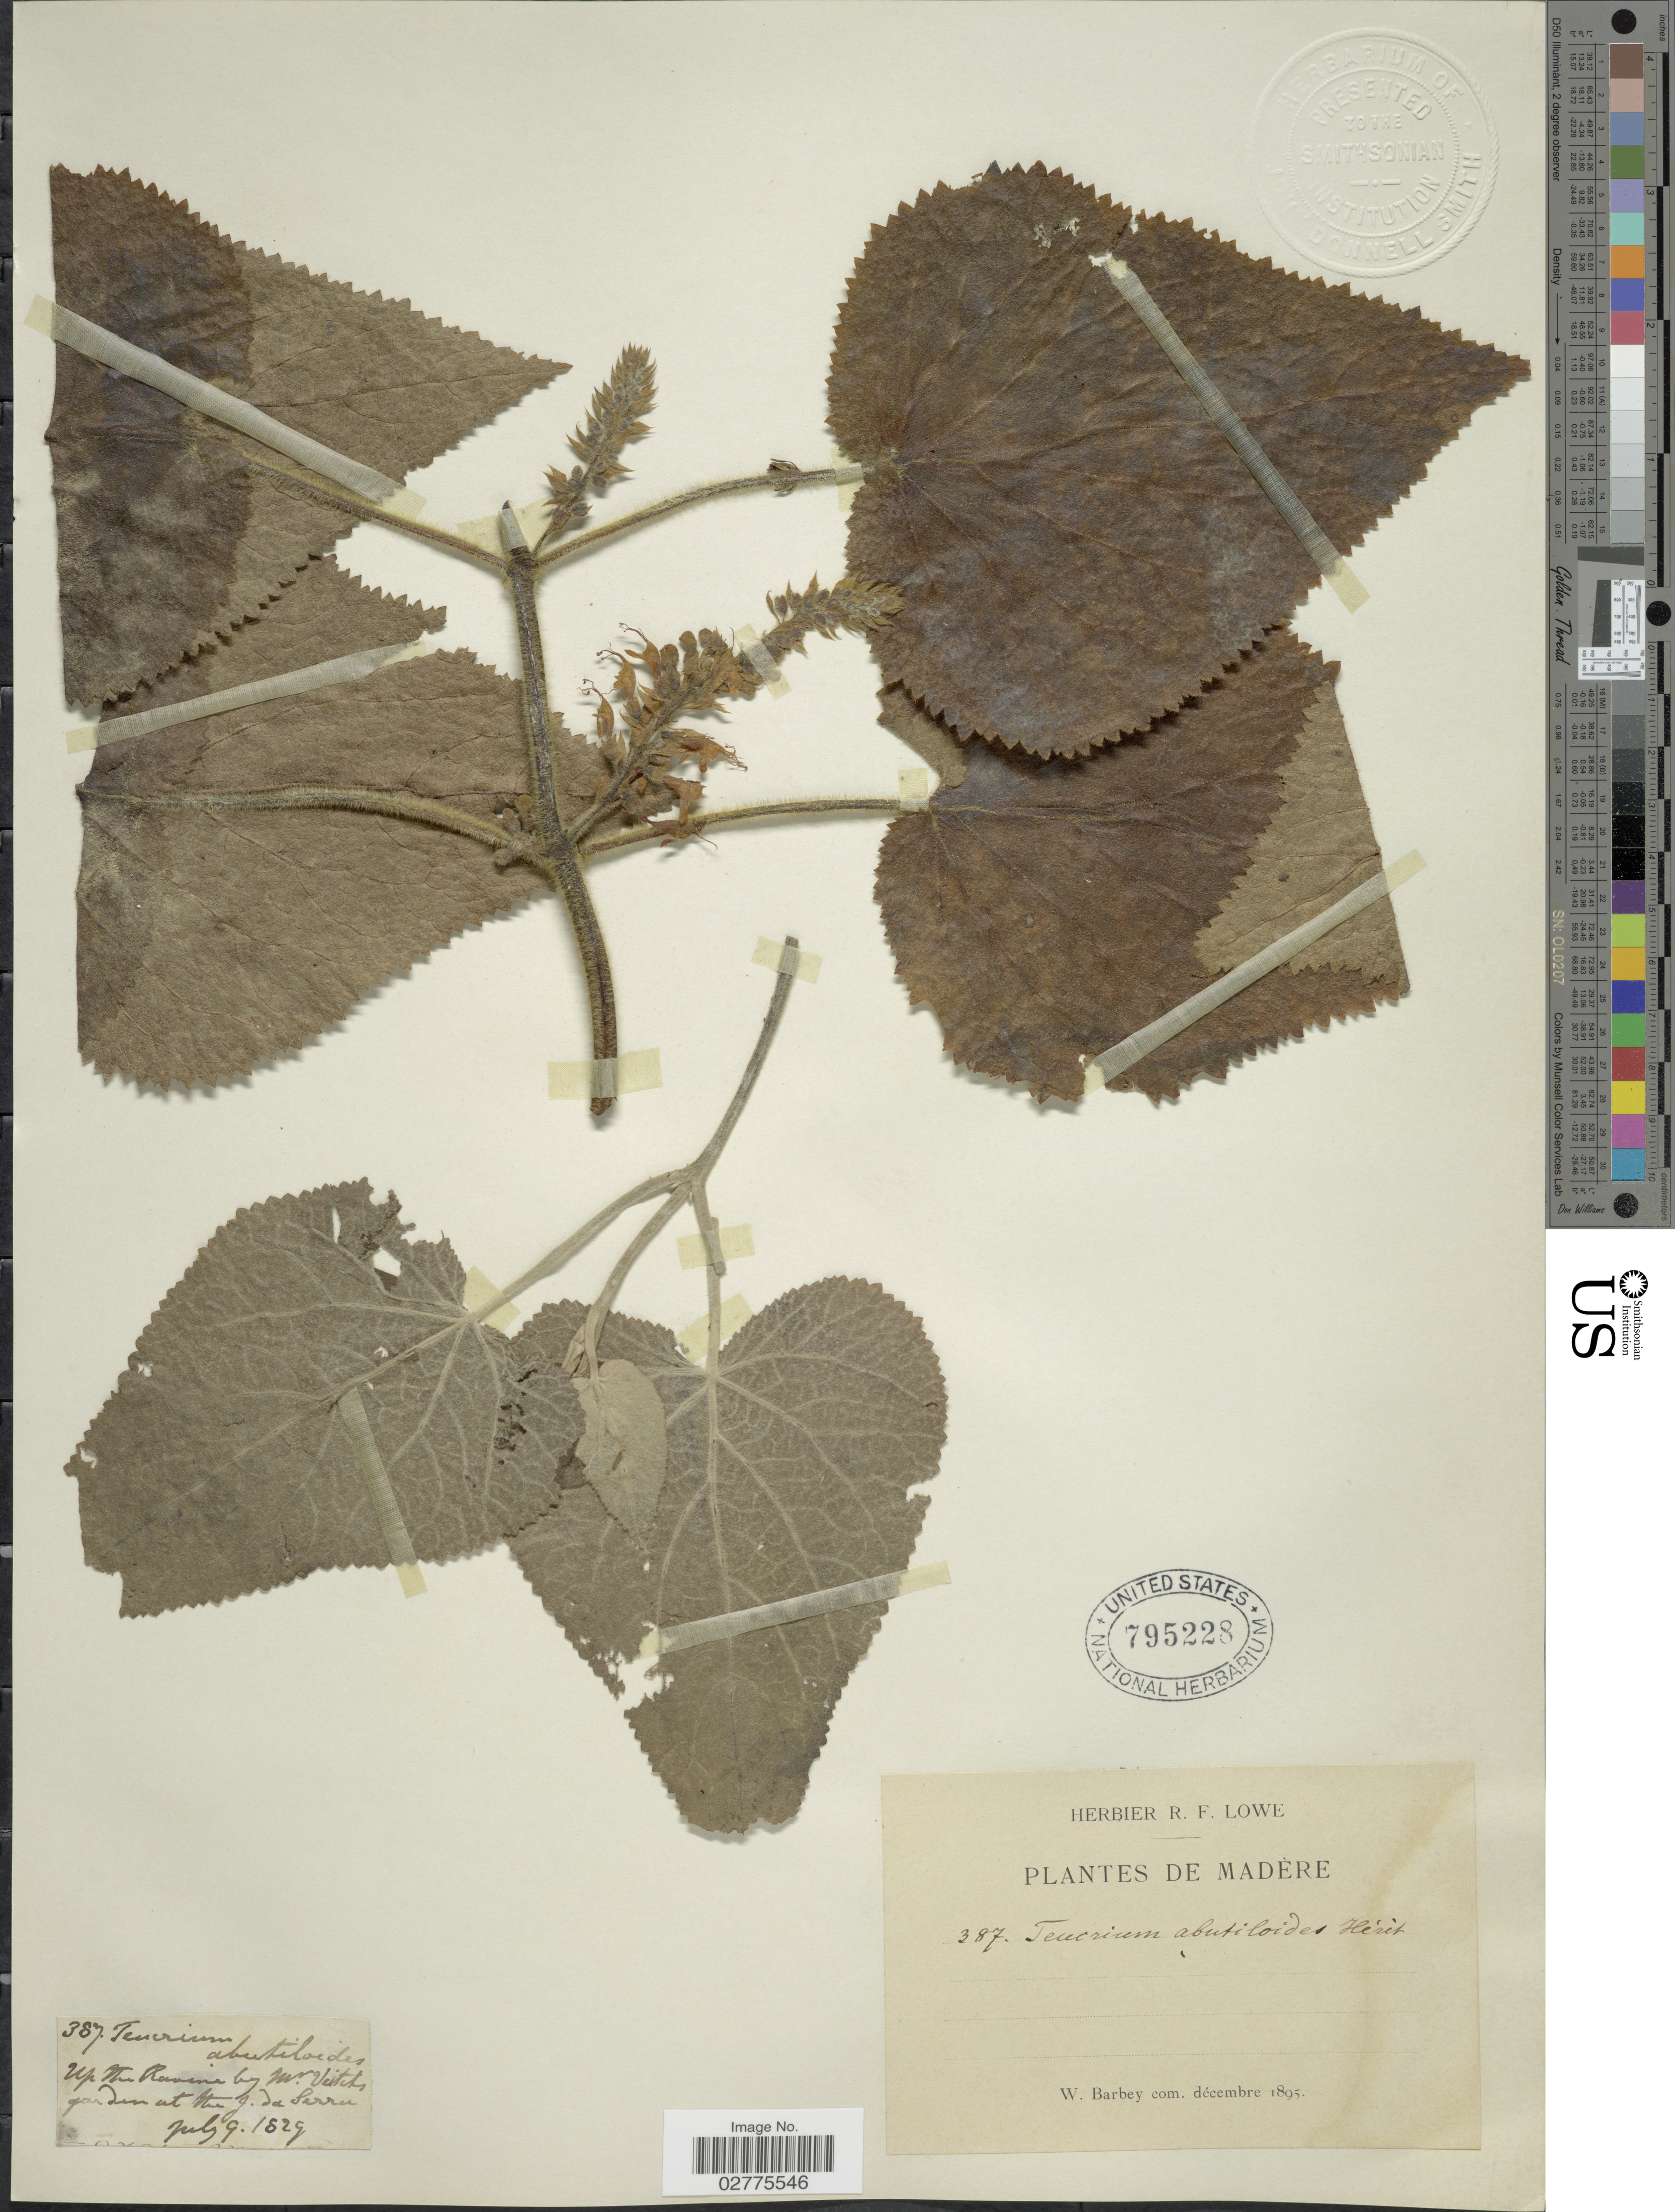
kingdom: Plantae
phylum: Tracheophyta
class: Magnoliopsida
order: Lamiales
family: Lamiaceae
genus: Teucrium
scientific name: Teucrium abutiloides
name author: L'Hér.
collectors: R. Lowe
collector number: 387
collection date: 1829-07-09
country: Portugal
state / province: Madeira (Aut. Reg.)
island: Madeira Is.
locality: Madére, Up the Ravine by Mr. Uritchs garden at the J. da Serra.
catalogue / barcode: US 795228